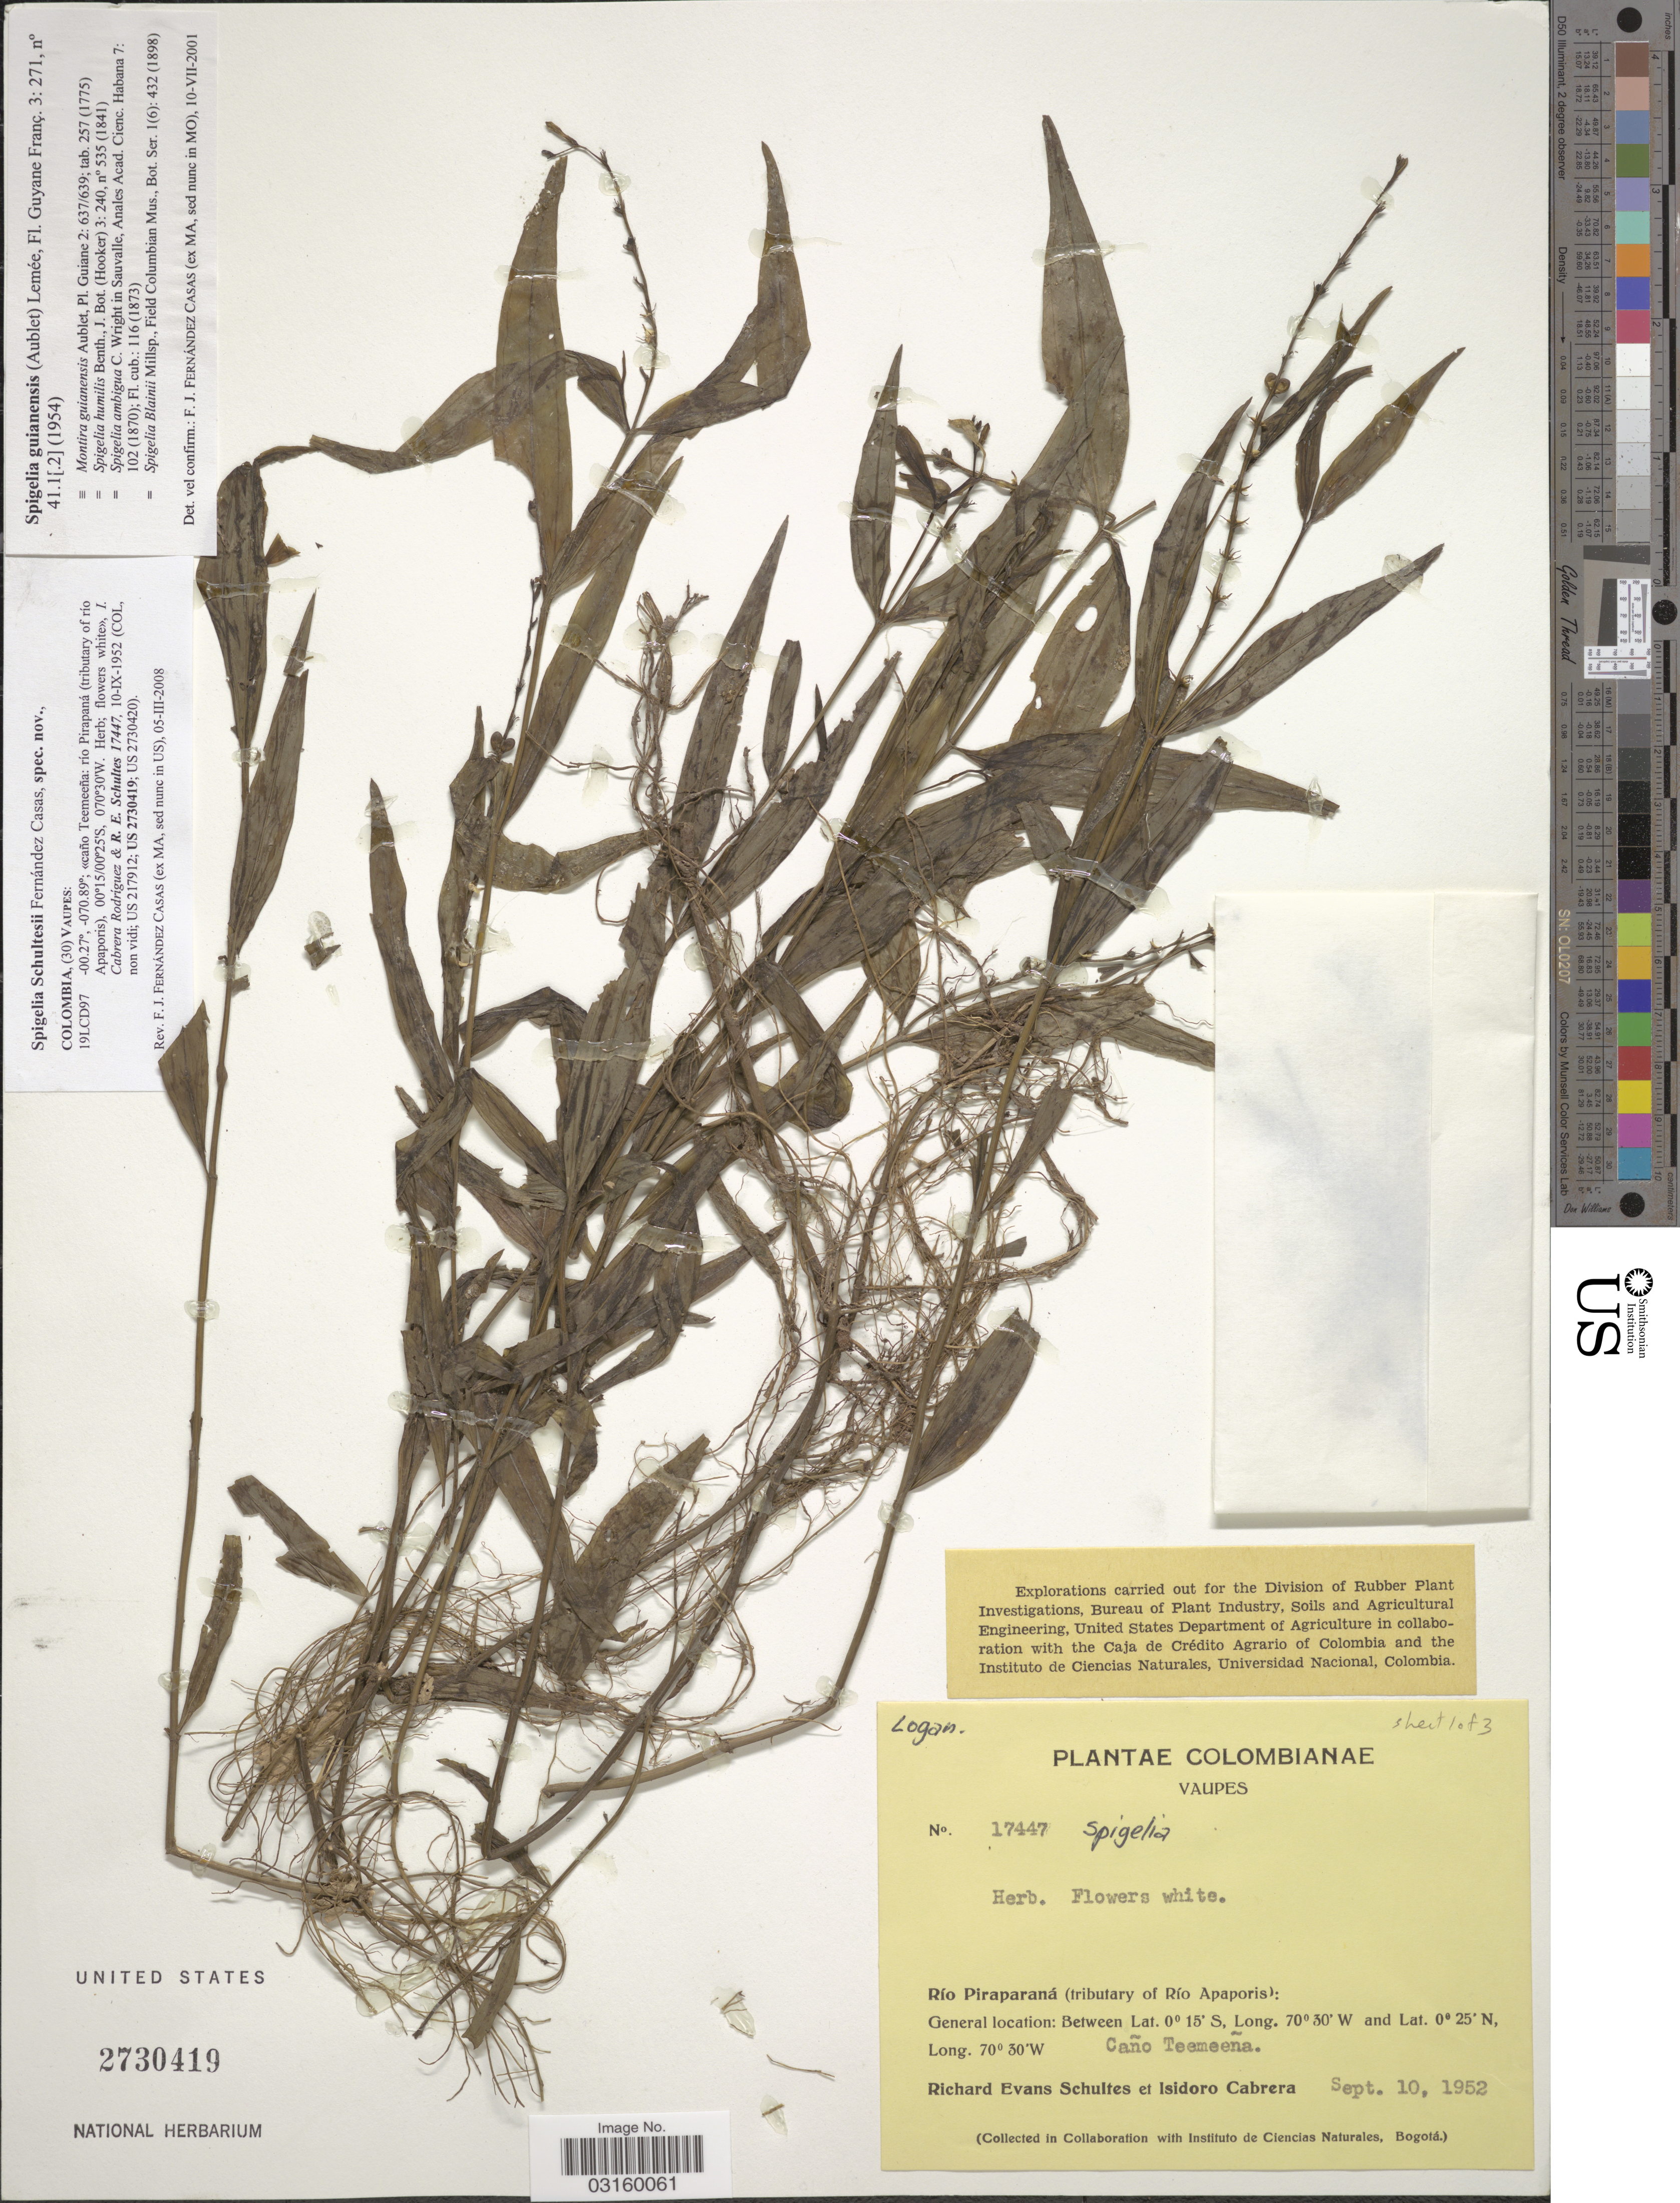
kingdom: Plantae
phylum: Tracheophyta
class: Magnoliopsida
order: Gentianales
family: Loganiaceae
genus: Spigelia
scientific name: Spigelia guianensis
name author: (Aubl.) Lemée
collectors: R. E. Schultes & I. Cabrera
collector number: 17447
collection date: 1952-09-10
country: Colombia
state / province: Vaupés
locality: Río Piraparaná (tributary of Río Apaporis): Caño Temeeña.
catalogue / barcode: US 2730419